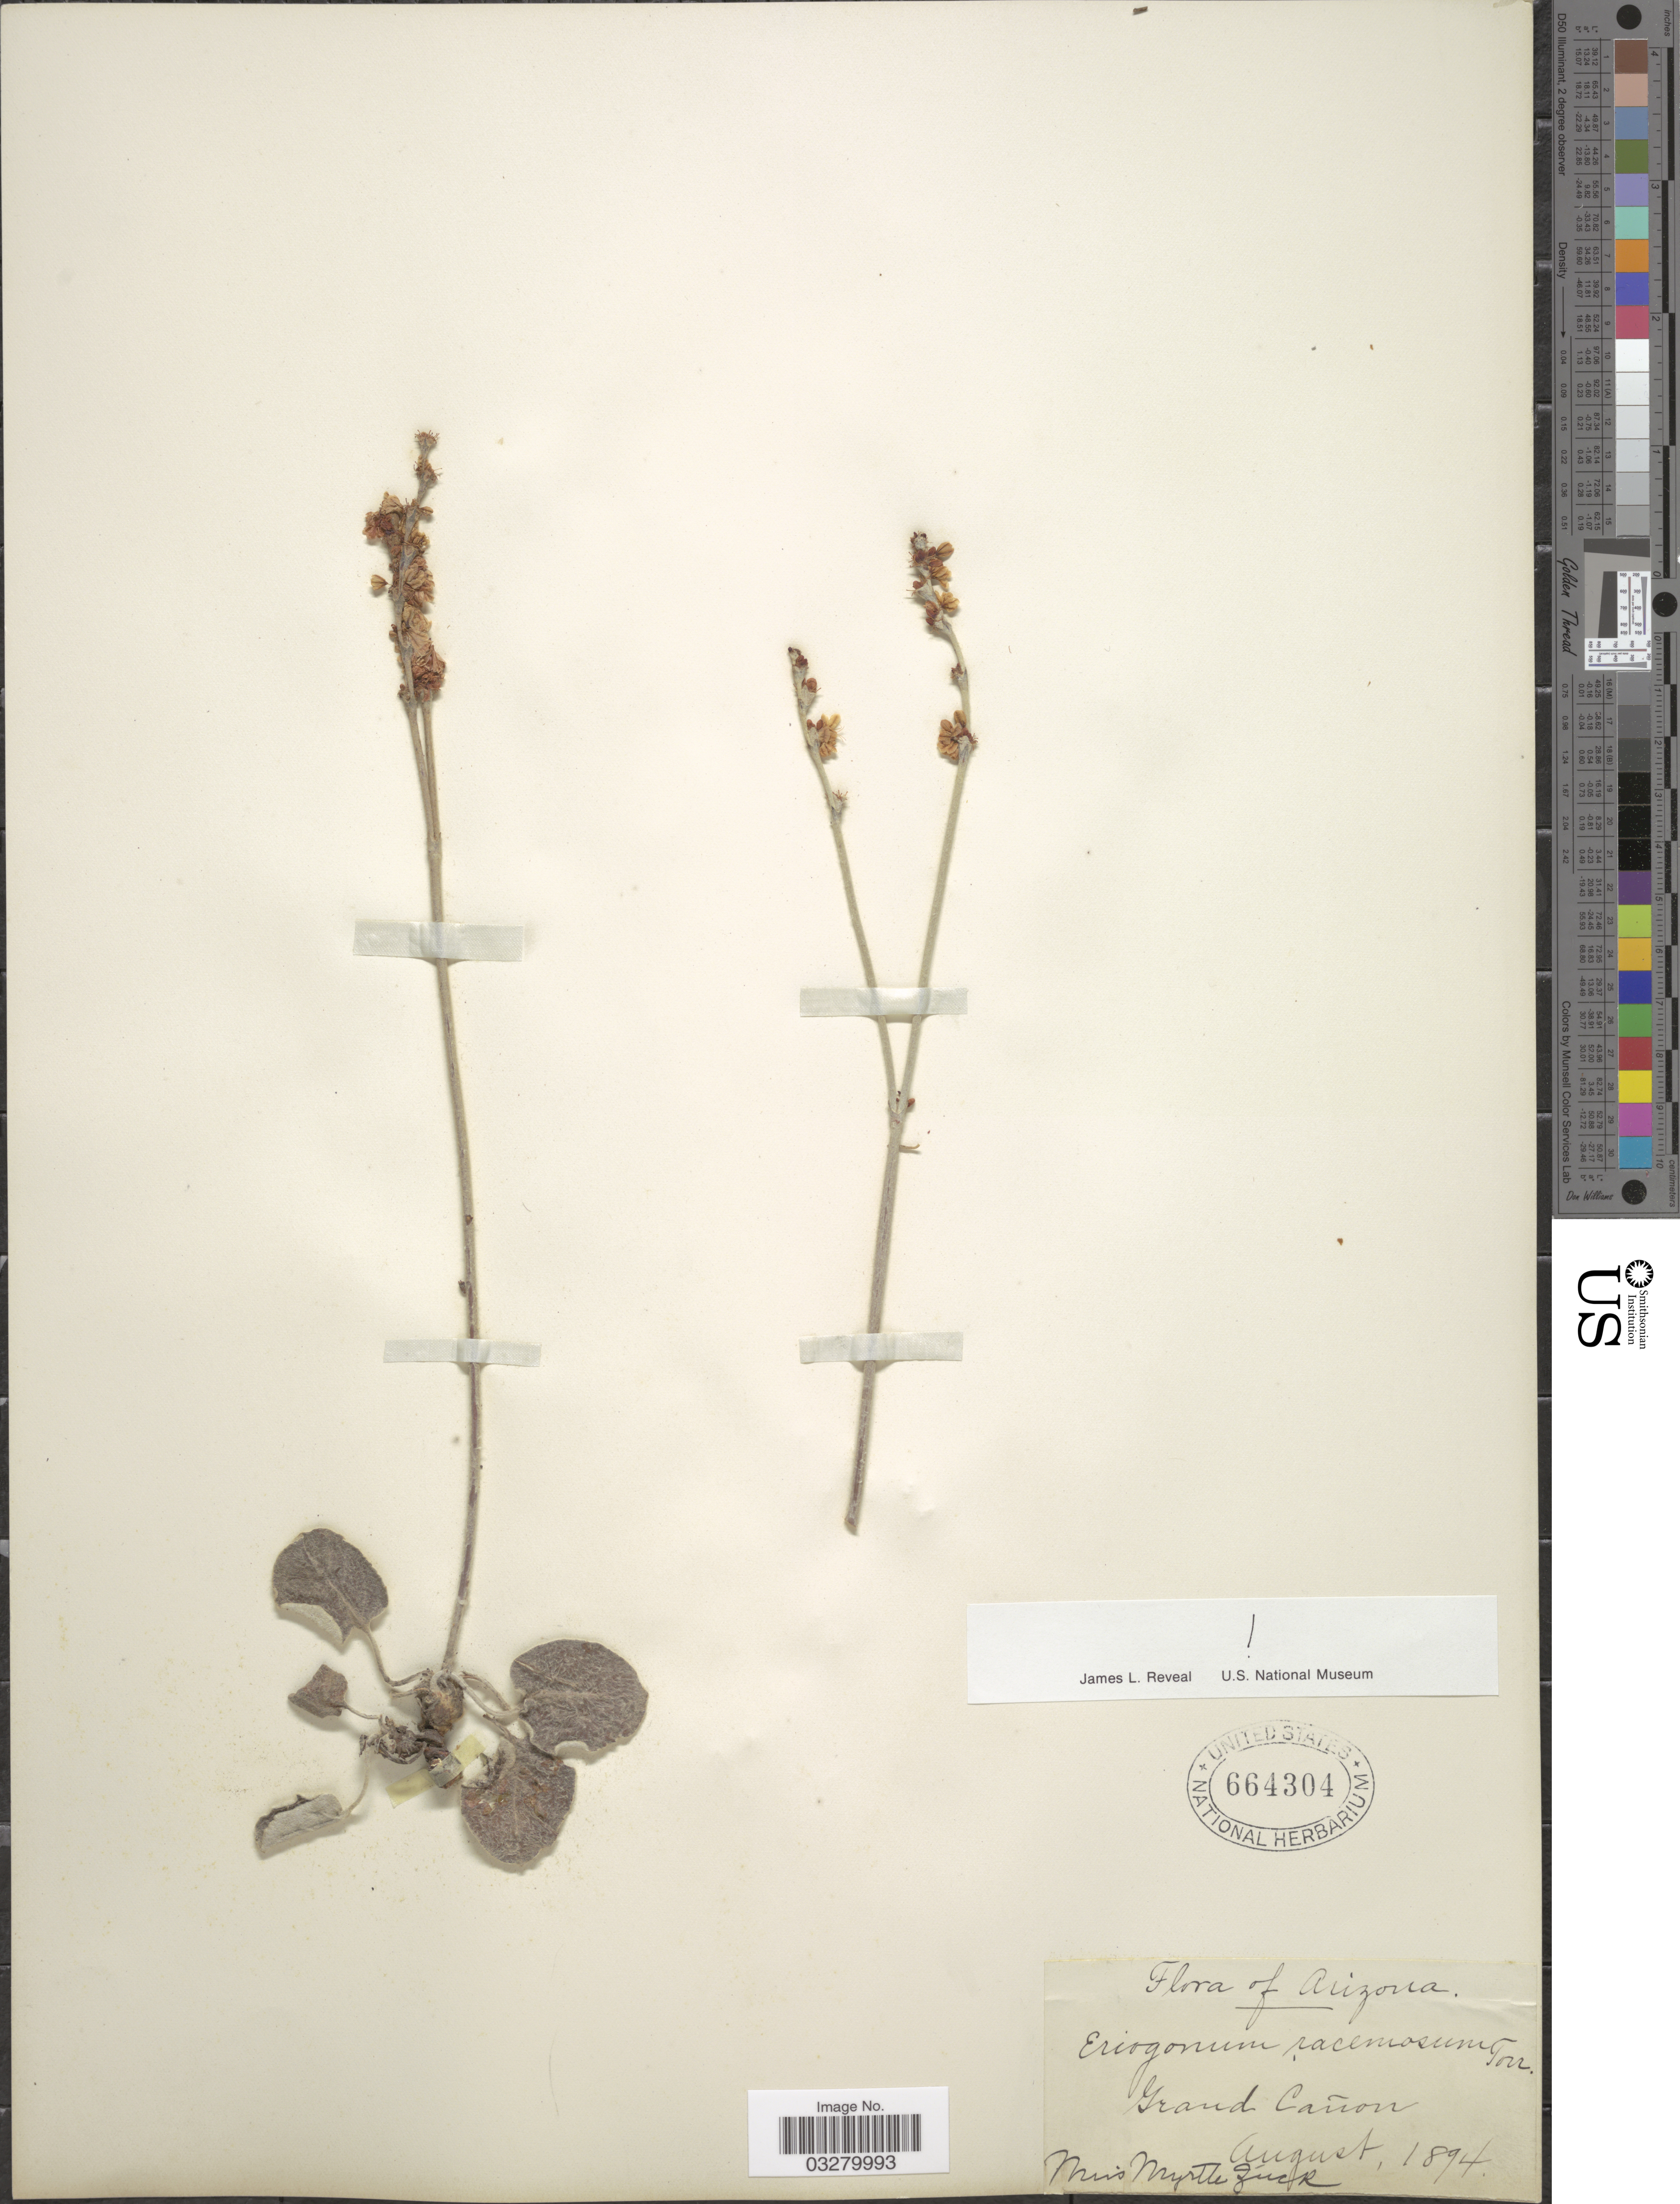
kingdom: Plantae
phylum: Tracheophyta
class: Magnoliopsida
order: Caryophyllales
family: Polygonaceae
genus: Eriogonum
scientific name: Eriogonum racemosum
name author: Nutt.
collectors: M. Zuck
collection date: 1894-08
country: United States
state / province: Arizona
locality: Grand Cañon.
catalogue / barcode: US 664304